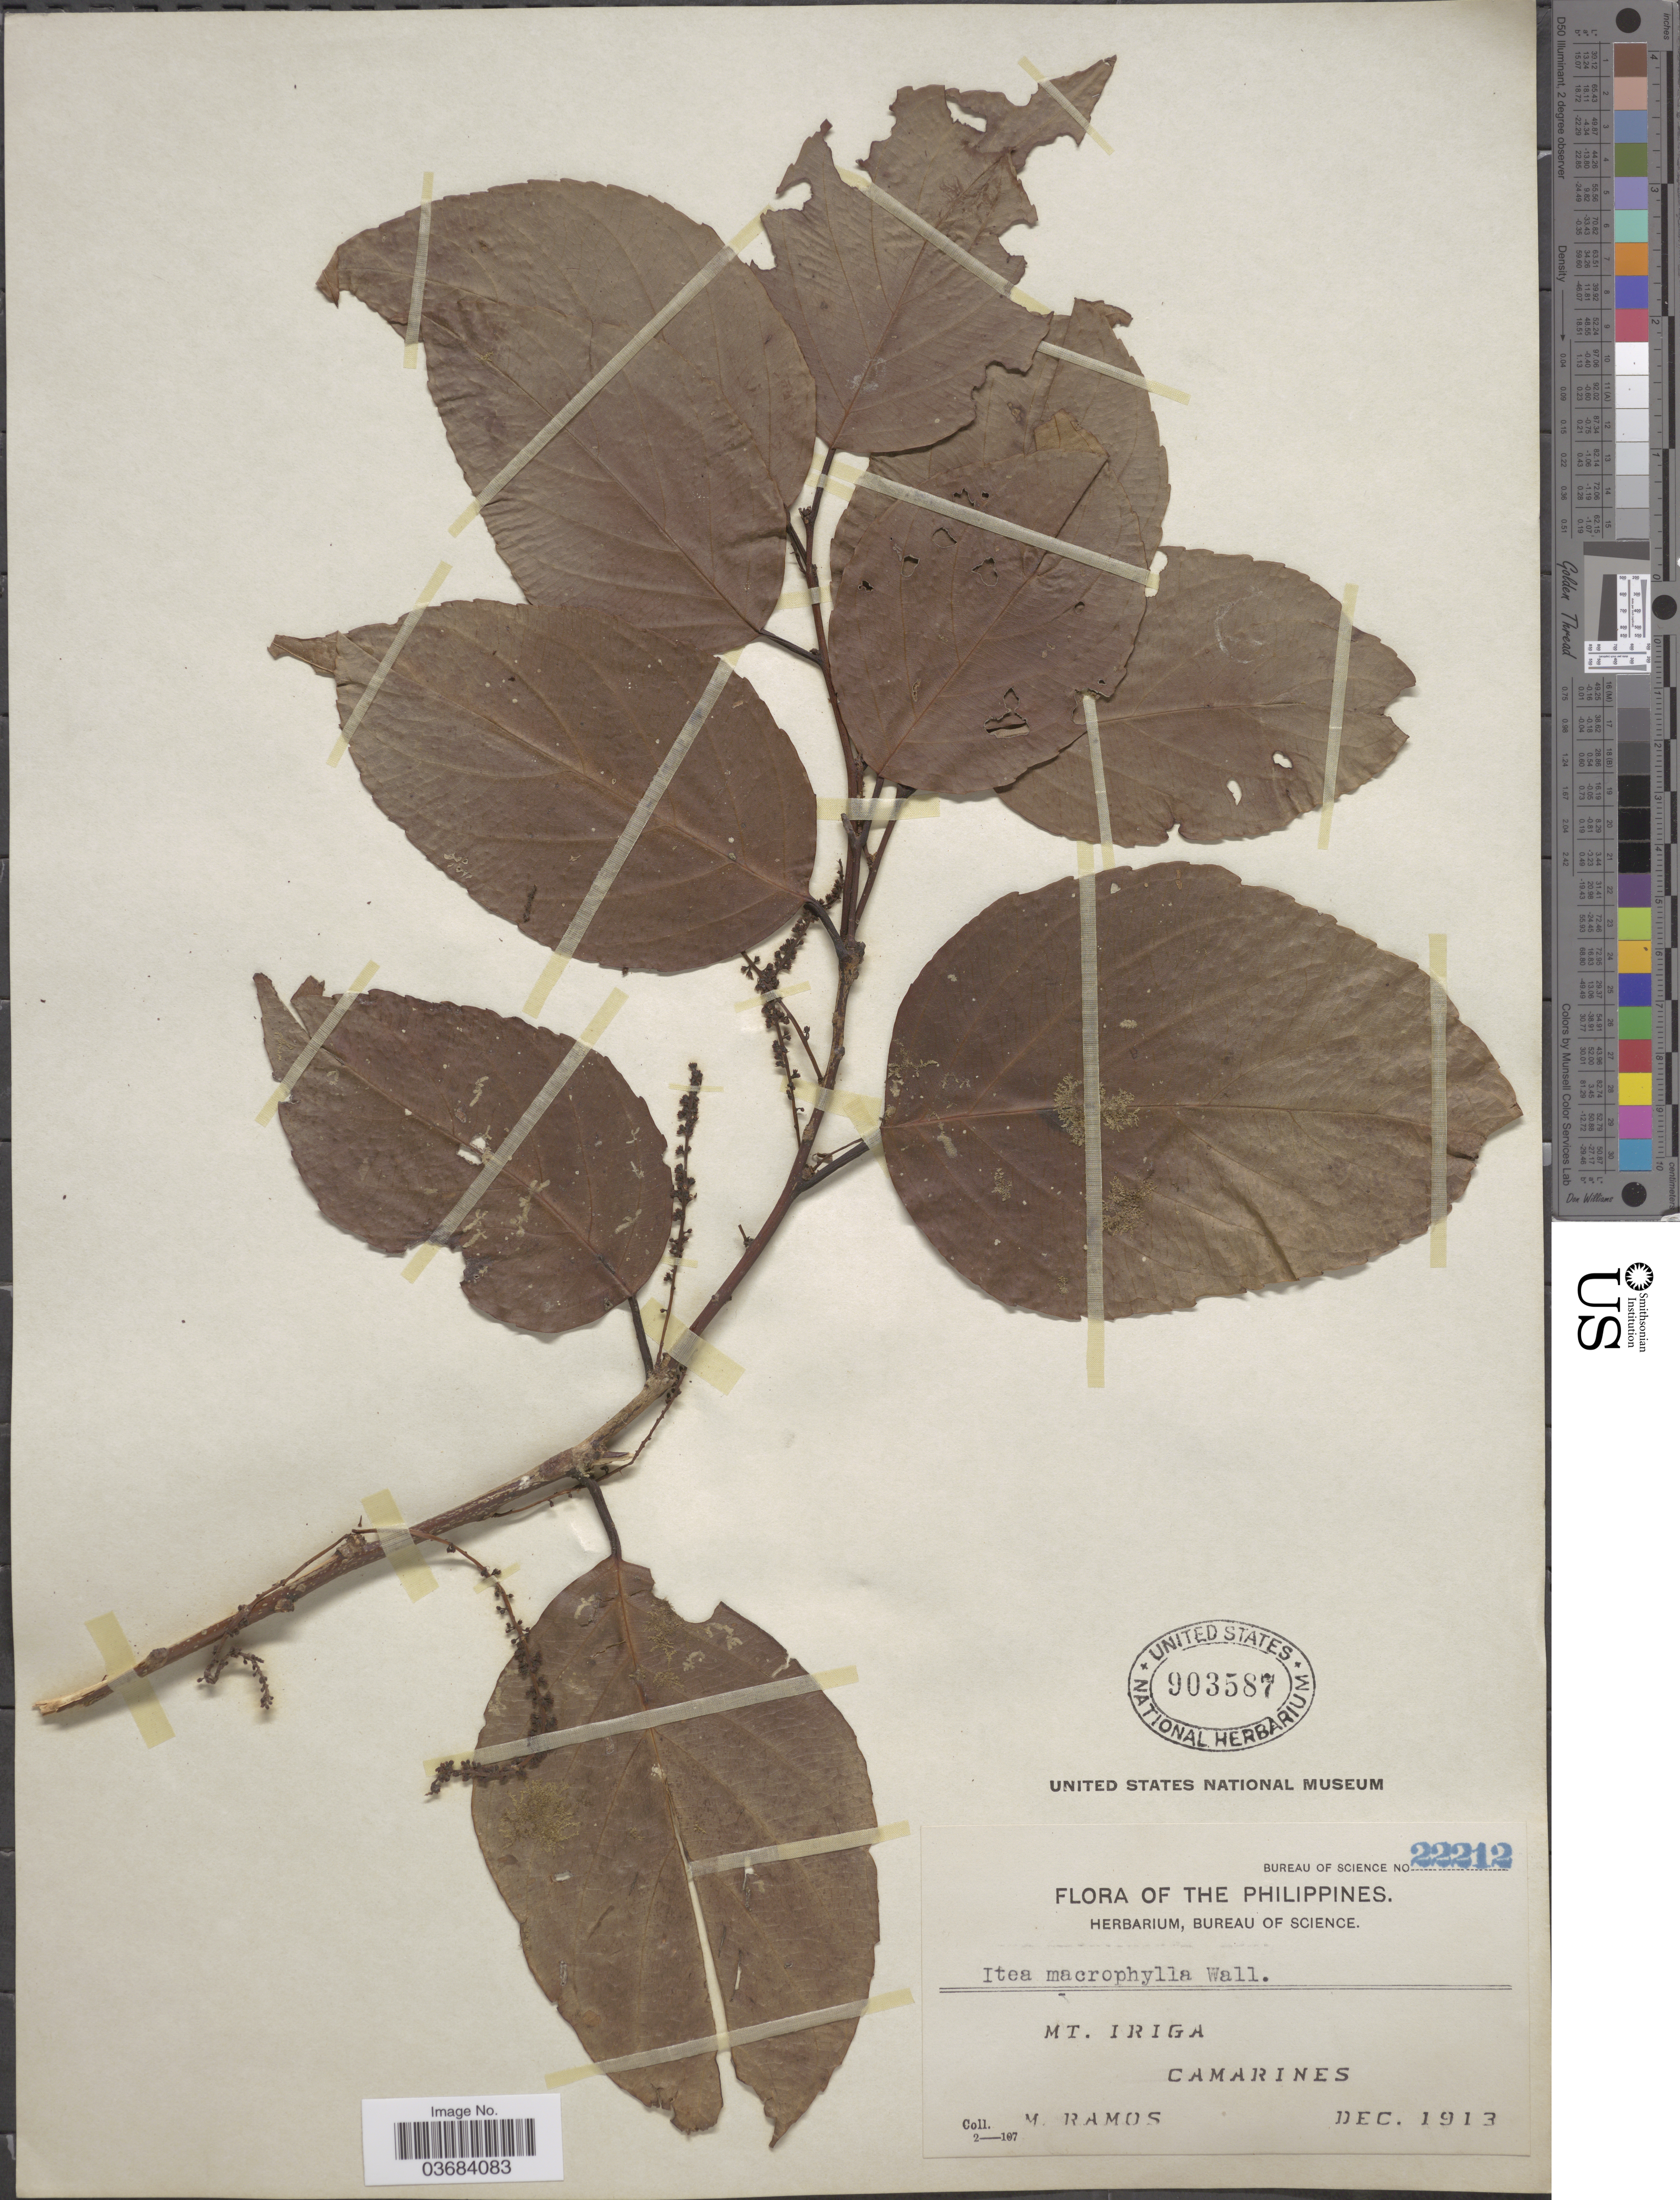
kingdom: Plantae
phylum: Tracheophyta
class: Magnoliopsida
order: Saxifragales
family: Iteaceae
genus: Itea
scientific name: Itea macrophylla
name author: Wall.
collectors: A. Ramos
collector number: Bureau of Science 22212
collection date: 1913-12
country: Philippines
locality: Mt. Irigia. Camarines.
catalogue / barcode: US 903587